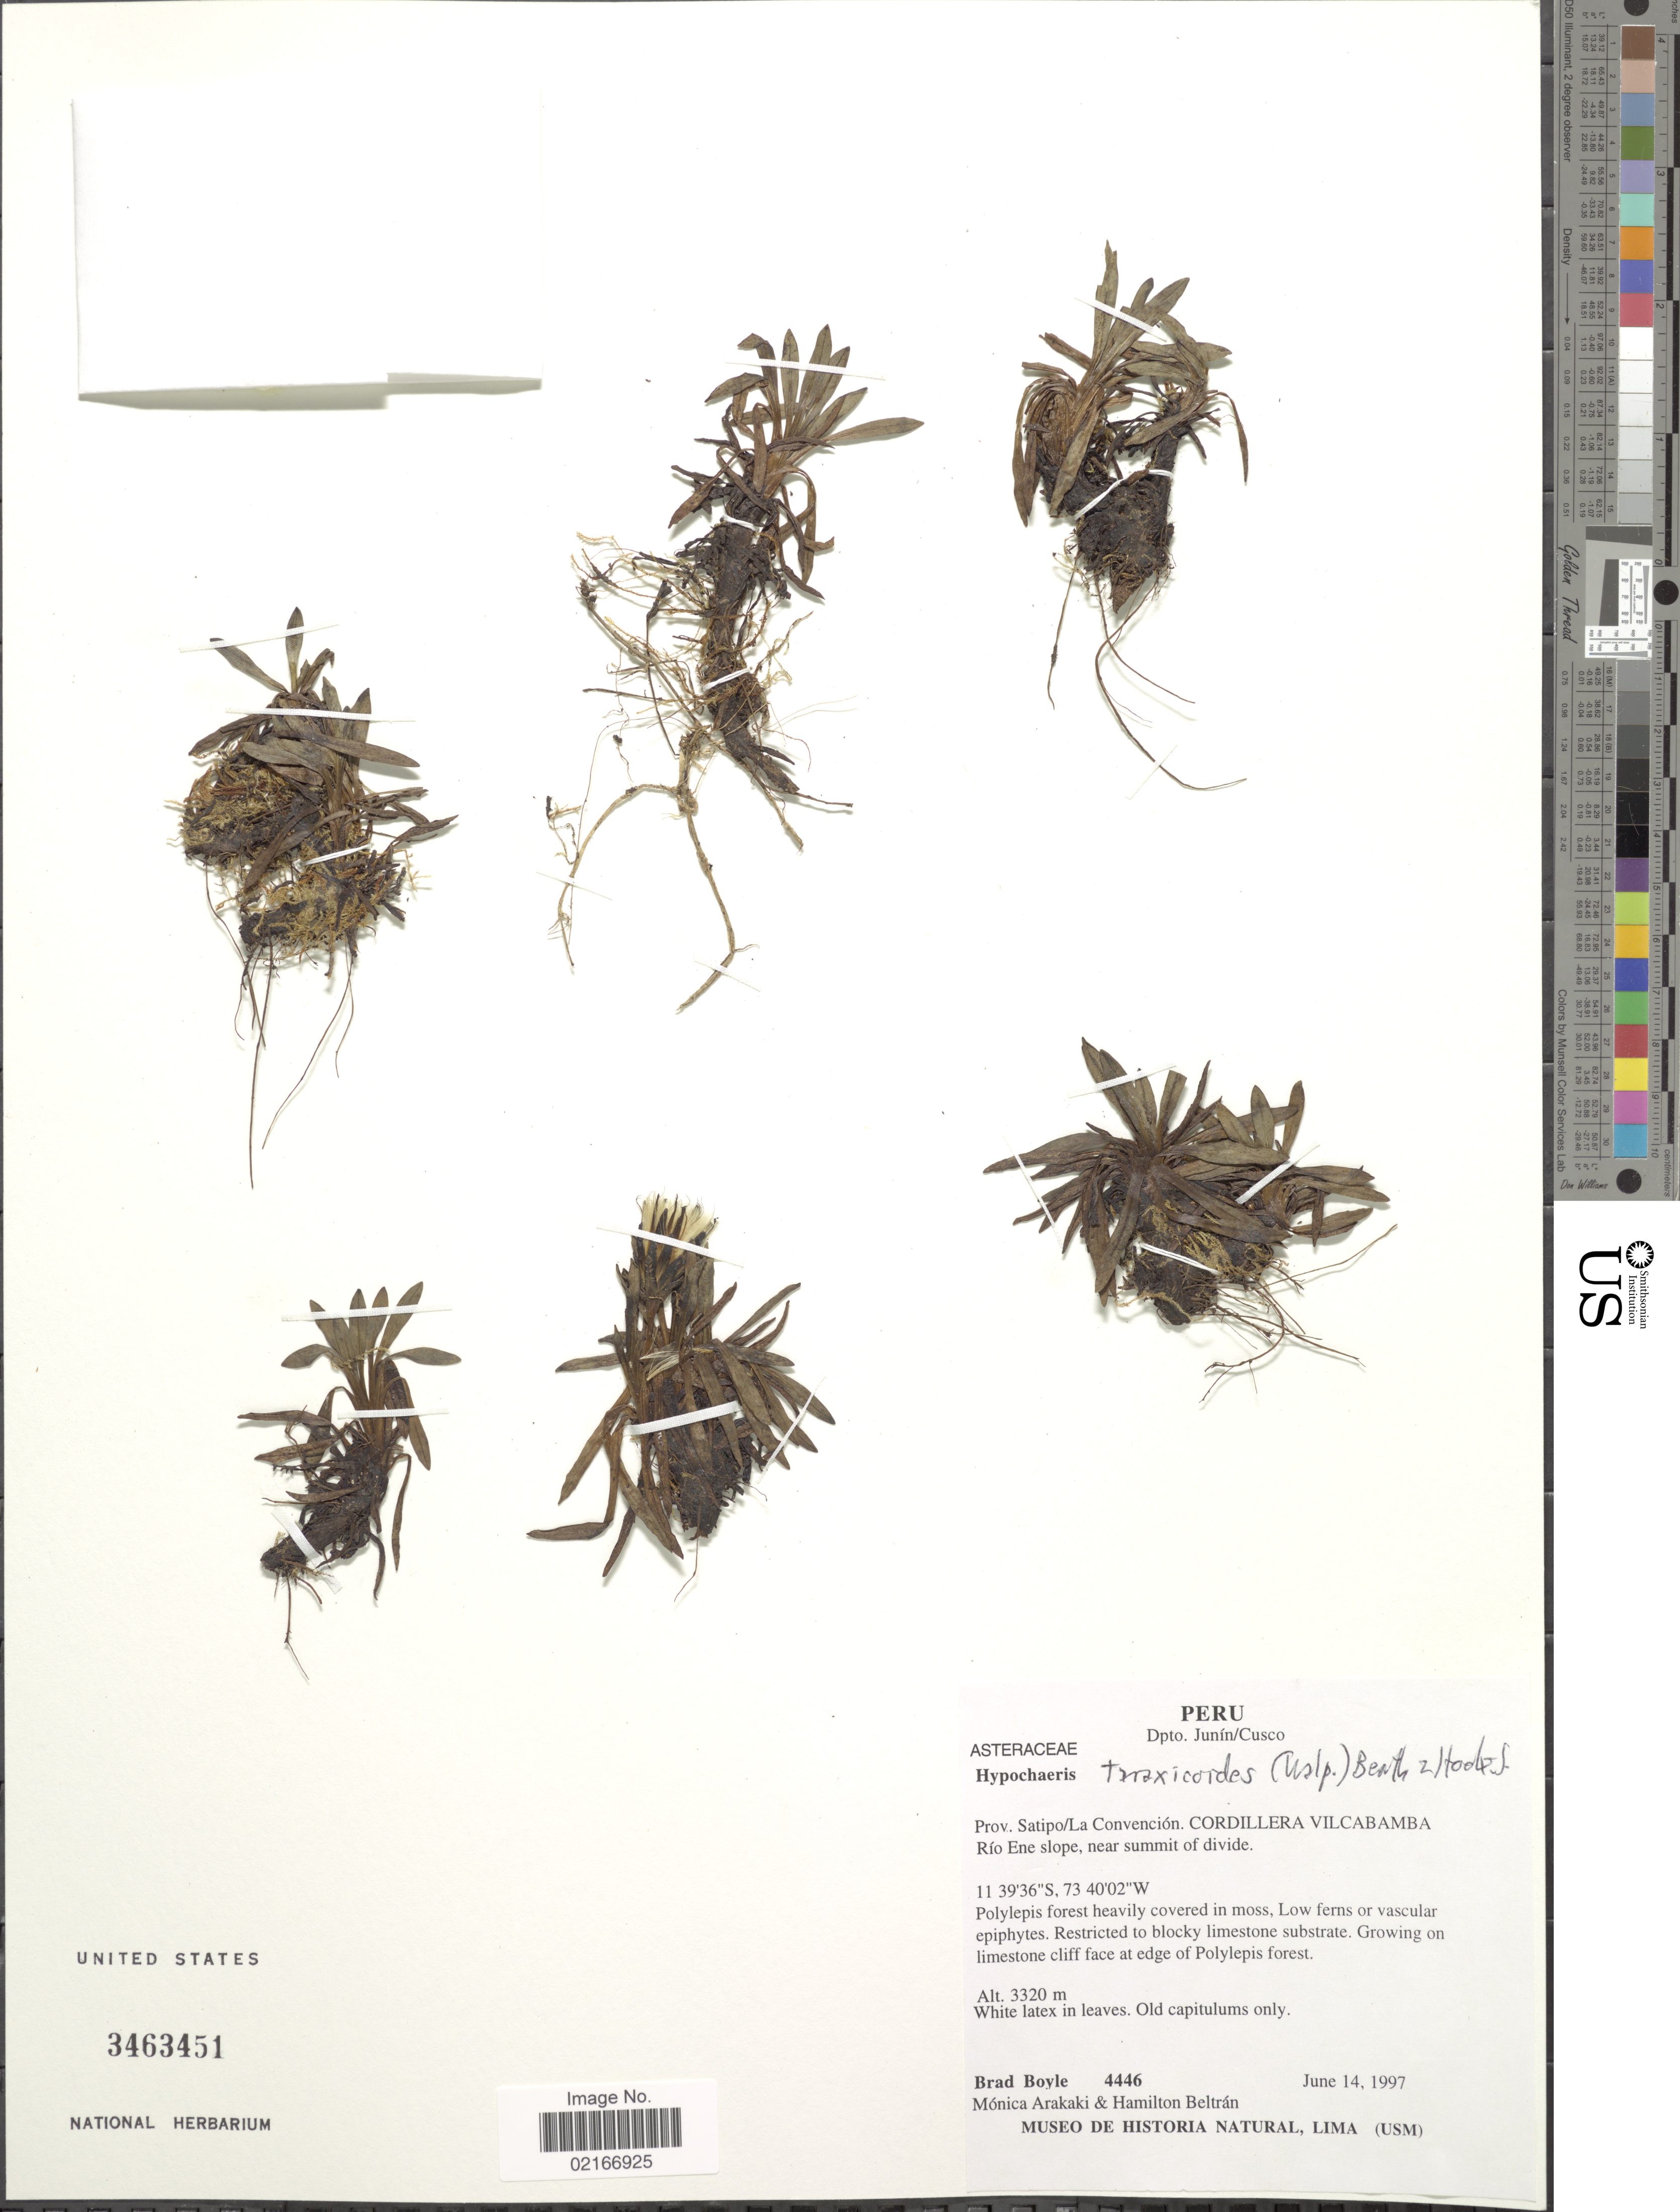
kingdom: Plantae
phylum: Tracheophyta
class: Magnoliopsida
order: Asterales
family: Asteraceae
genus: Hypochaeris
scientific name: Hypochaeris taraxacoides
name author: Ball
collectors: B. Boyle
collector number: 4446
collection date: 1997-06-14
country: Peru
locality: Dpto. Junín/Cusco. Prov. Satipo/La Convención. Cordillera Vilcabamba Río Ene slope, near summit of divide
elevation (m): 3320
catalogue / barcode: US 3463451